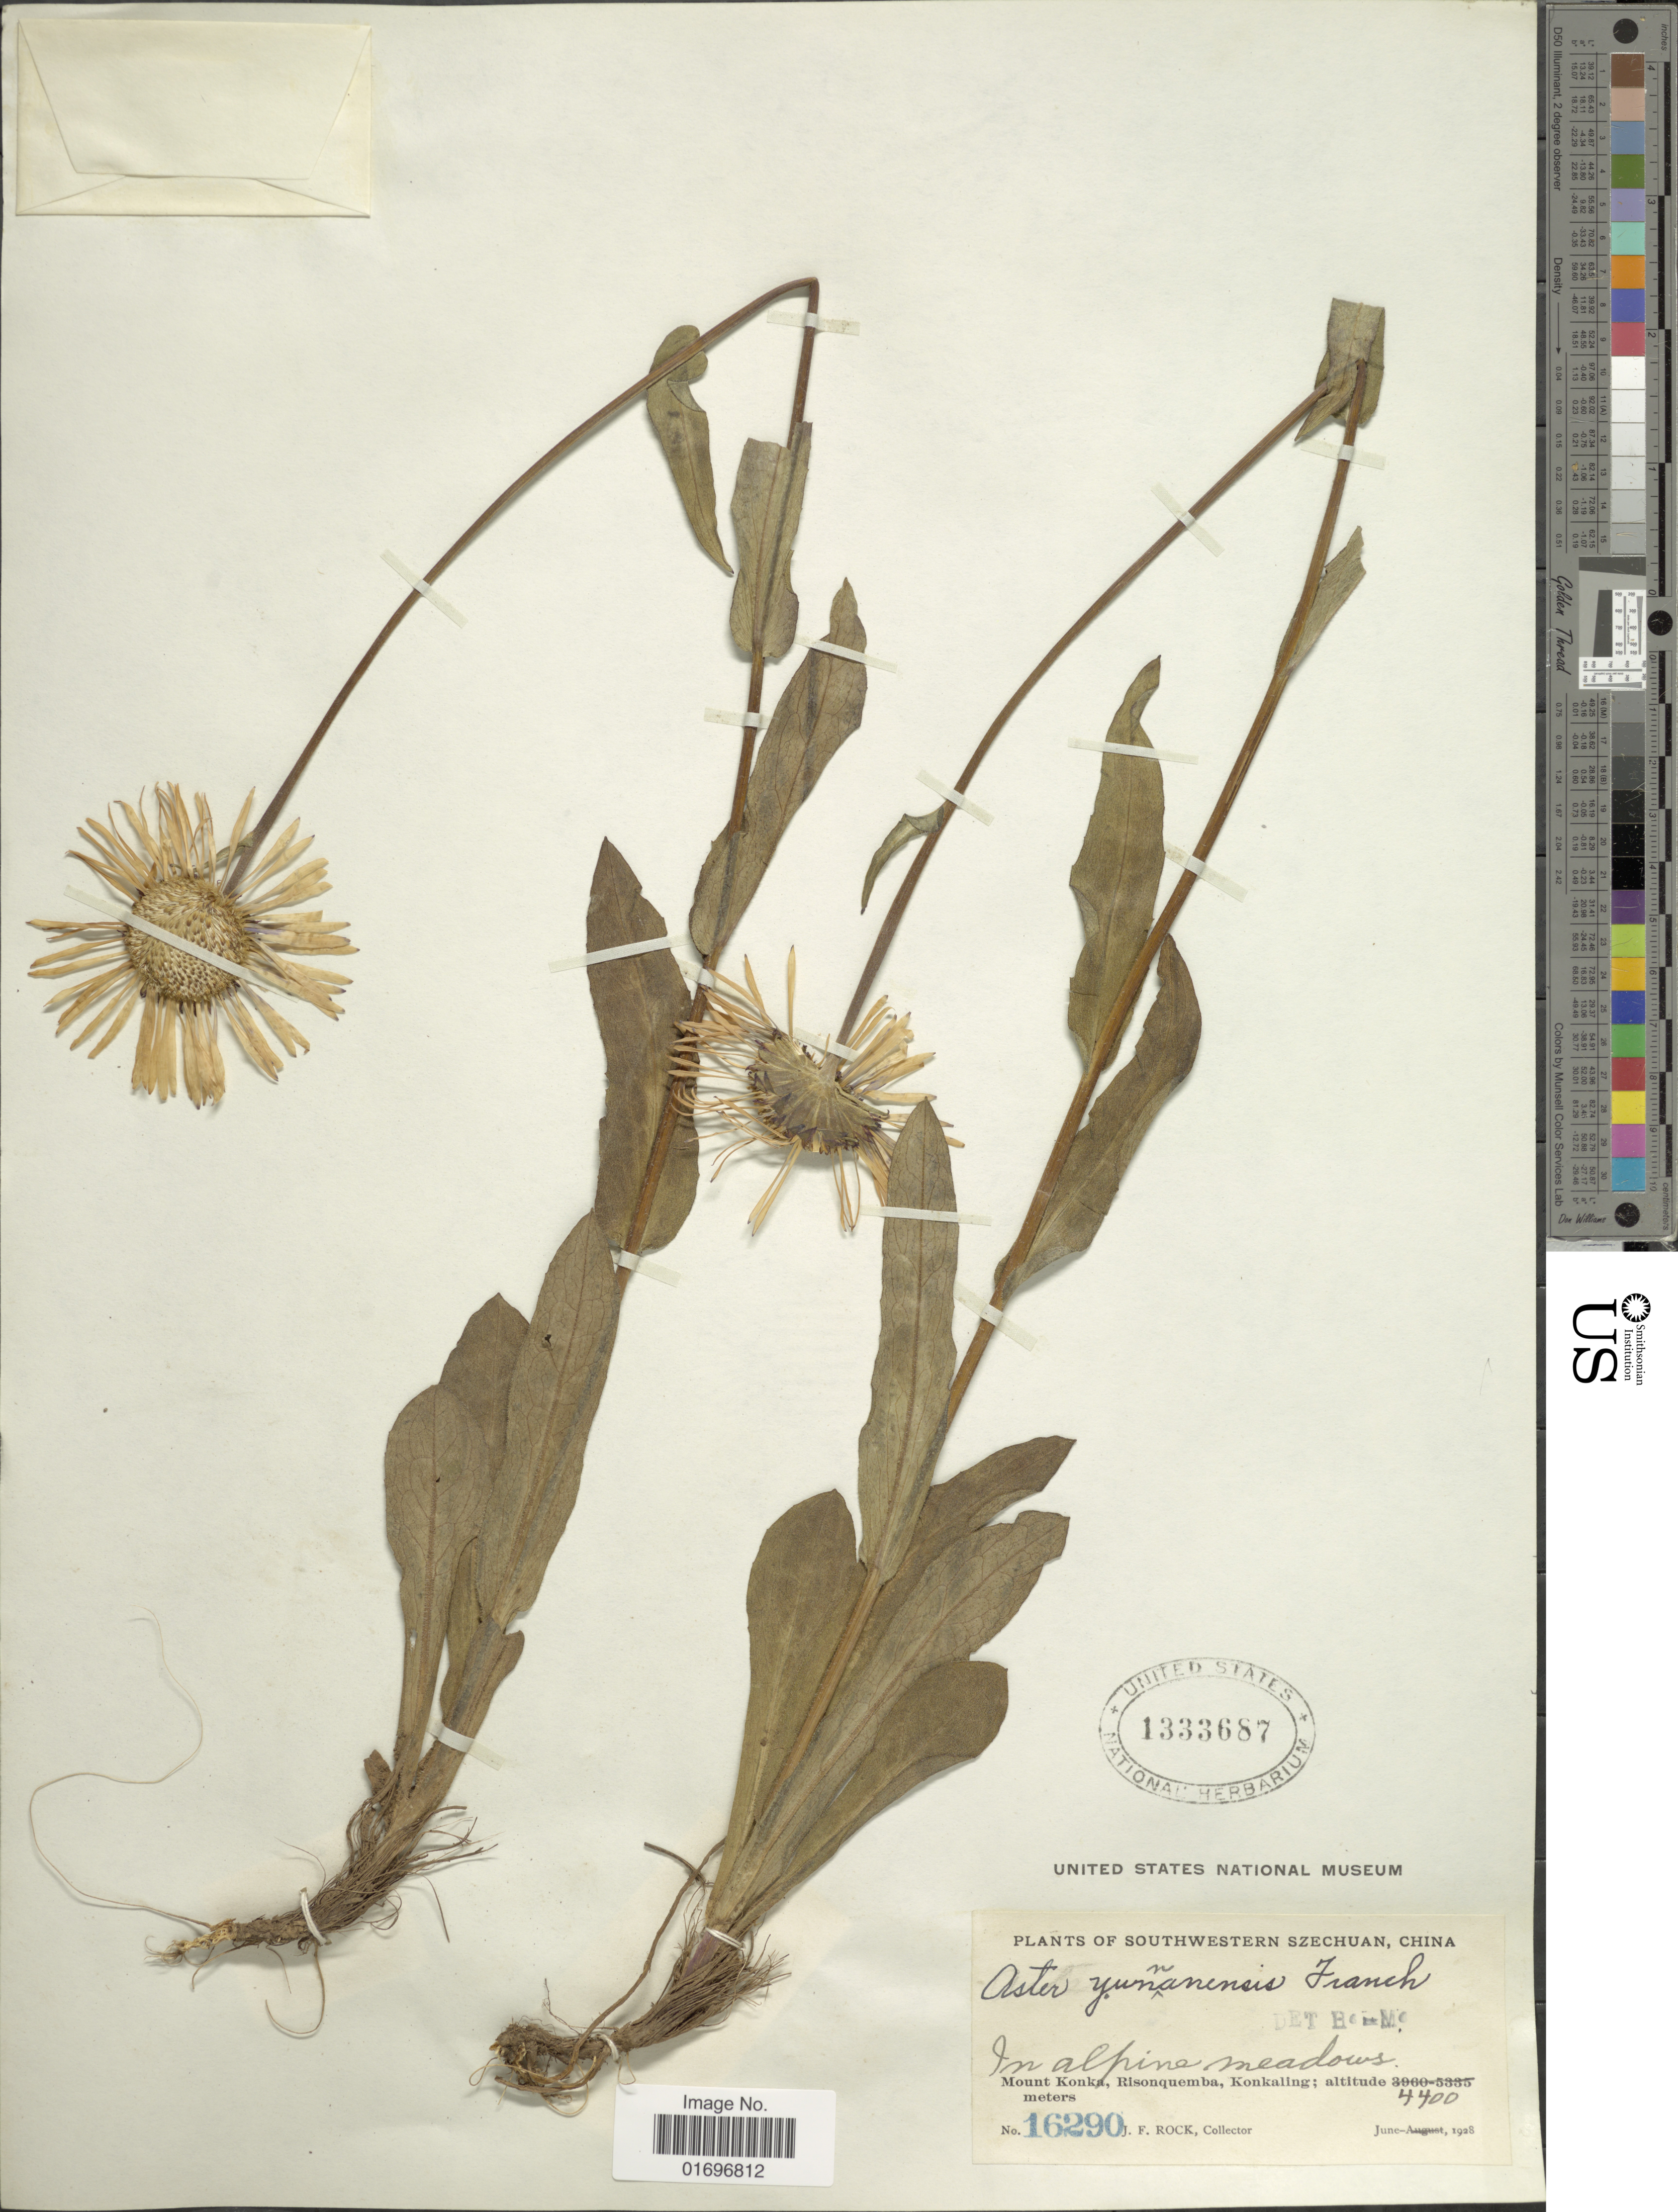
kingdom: Plantae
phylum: Tracheophyta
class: Magnoliopsida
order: Asterales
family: Asteraceae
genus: Aster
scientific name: Aster yunnanensis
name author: Franch.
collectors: J. Rock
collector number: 16290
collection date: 1928-06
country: China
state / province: Sichuan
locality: Southwestern Szechuan, China. In alpine meadows. Mount Konka, Risonquemba, Konkaling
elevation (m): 4400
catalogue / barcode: US 1333687